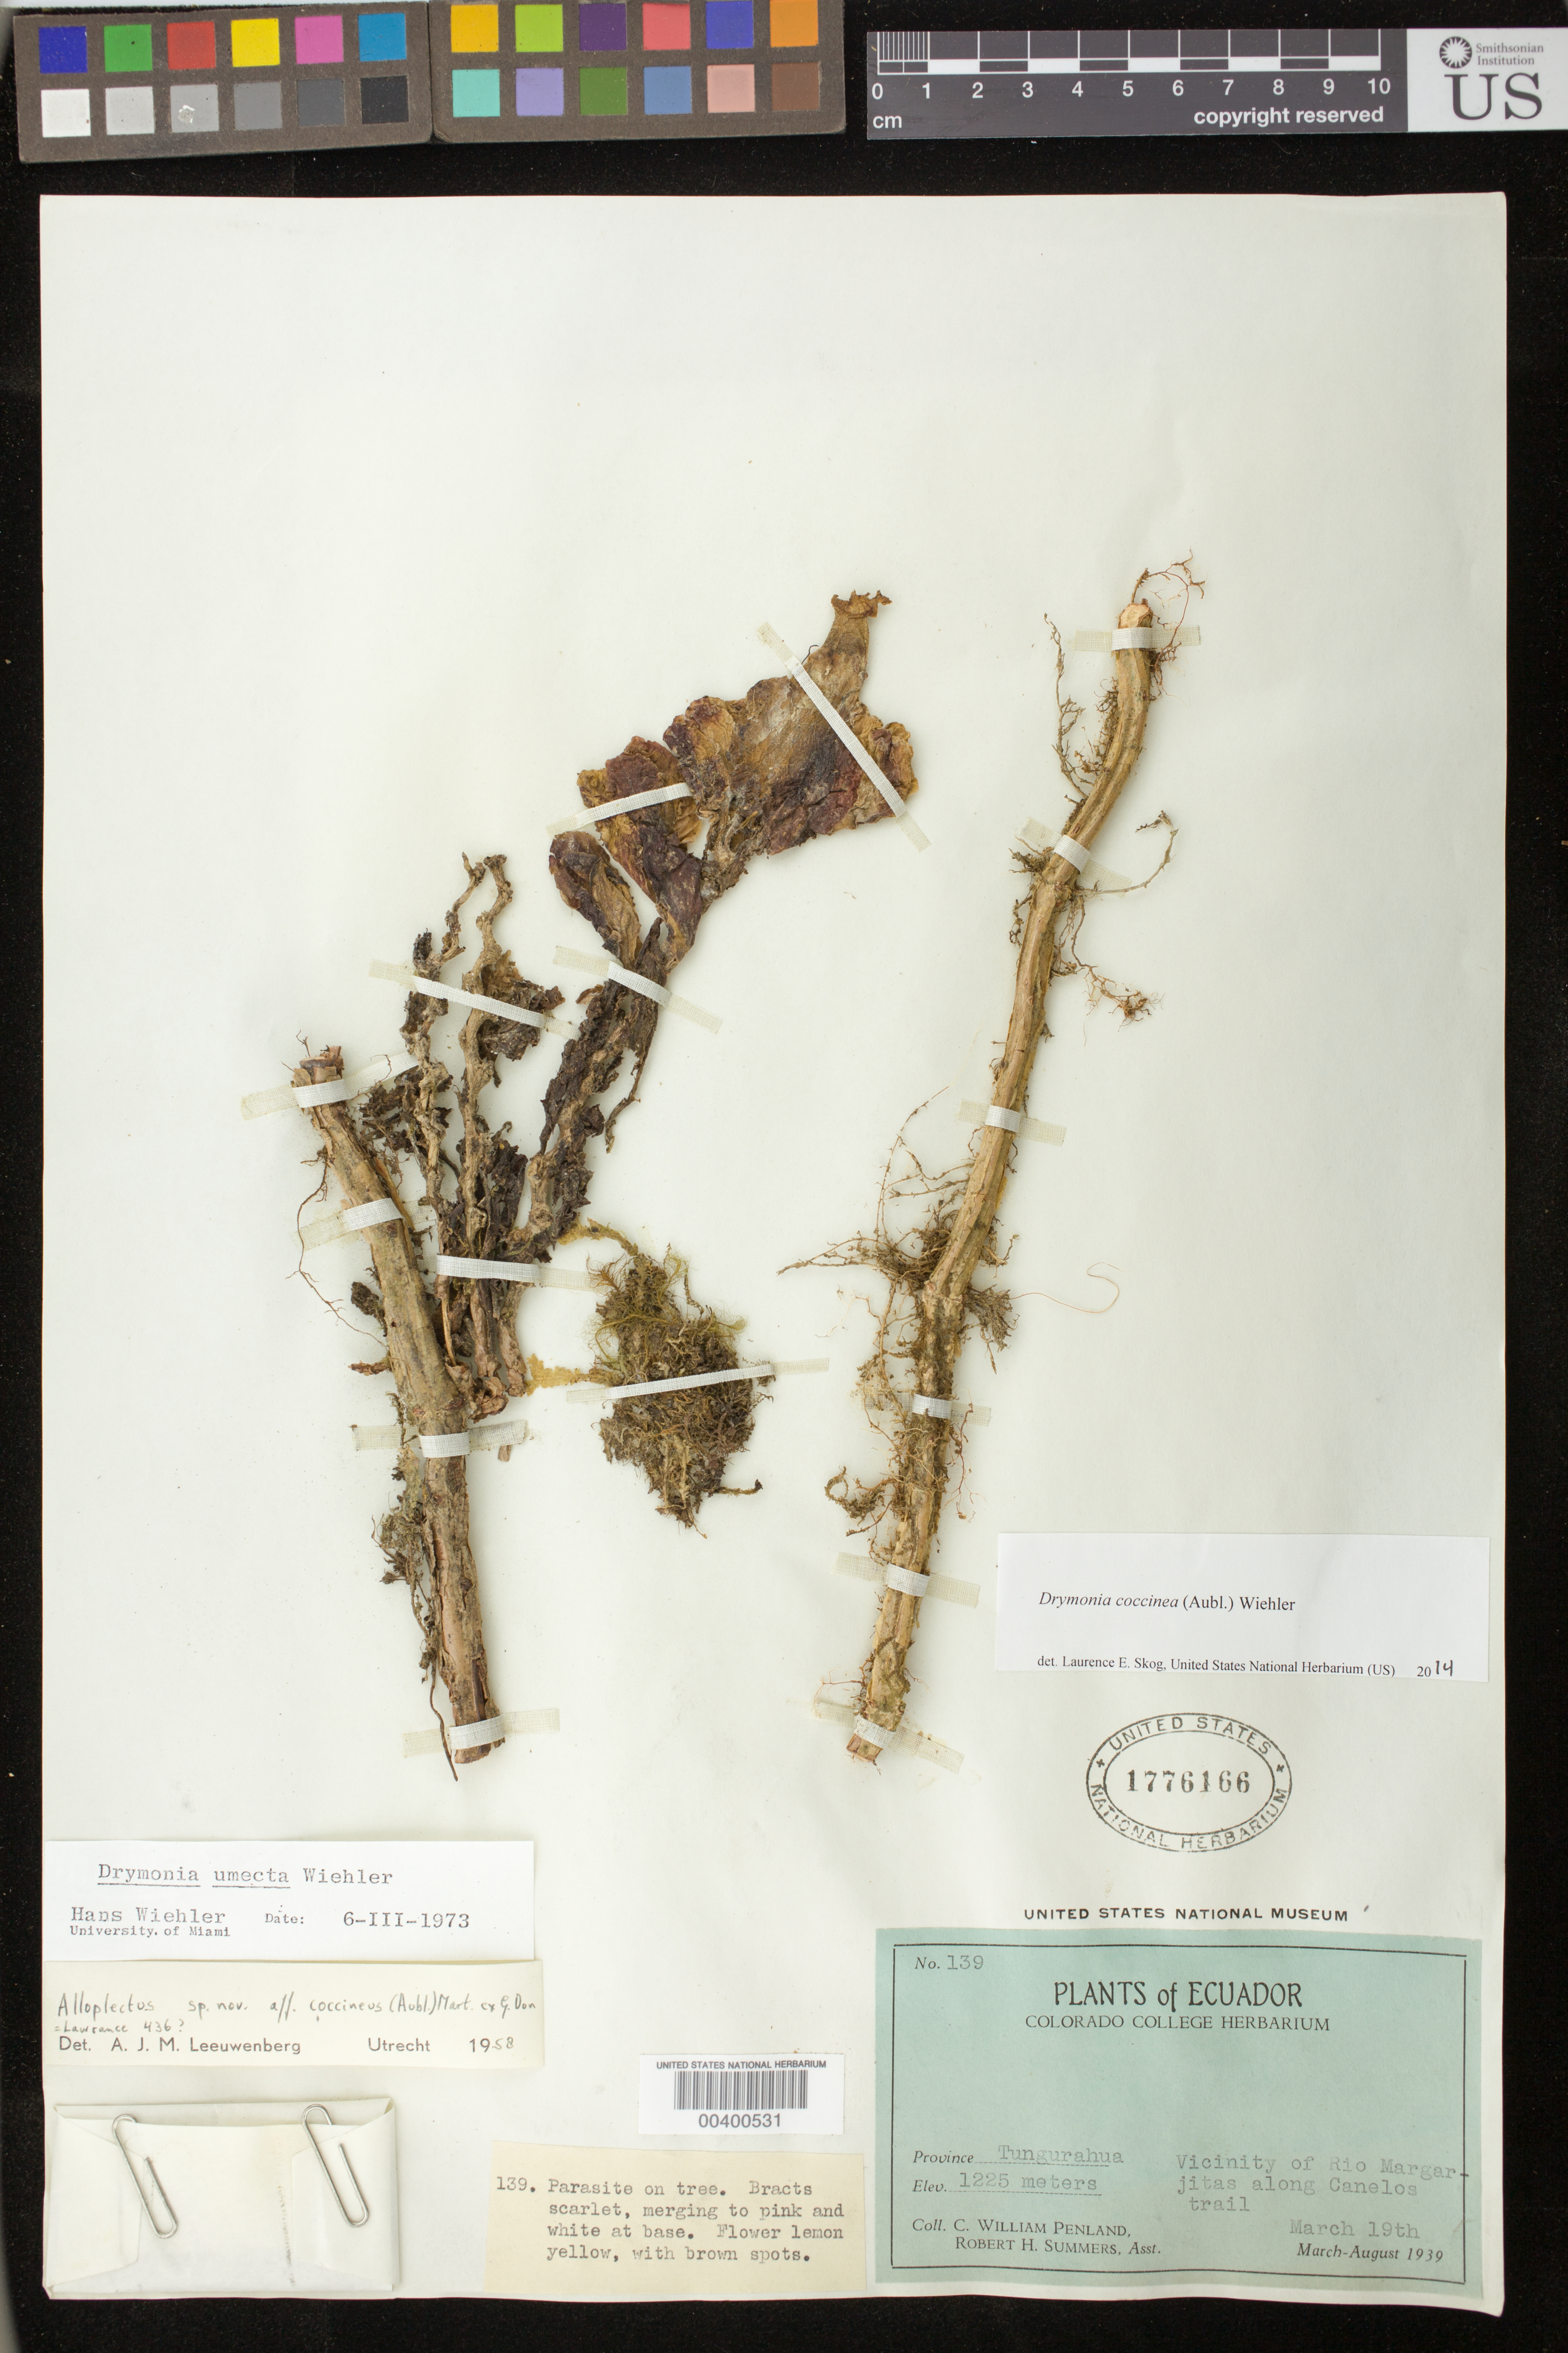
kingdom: Plantae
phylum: Tracheophyta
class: Magnoliopsida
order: Lamiales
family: Gesneriaceae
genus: Drymonia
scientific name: Drymonia coccinea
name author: (Aubl.) Wiehler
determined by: Skog, Laurence E.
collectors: C. W. Penland & R. Summers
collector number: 139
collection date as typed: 19 Mar 1939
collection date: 1939-03-19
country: Ecuador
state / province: Tungurahua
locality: Rio Margarjitas along Canelos trail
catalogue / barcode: US 1776166